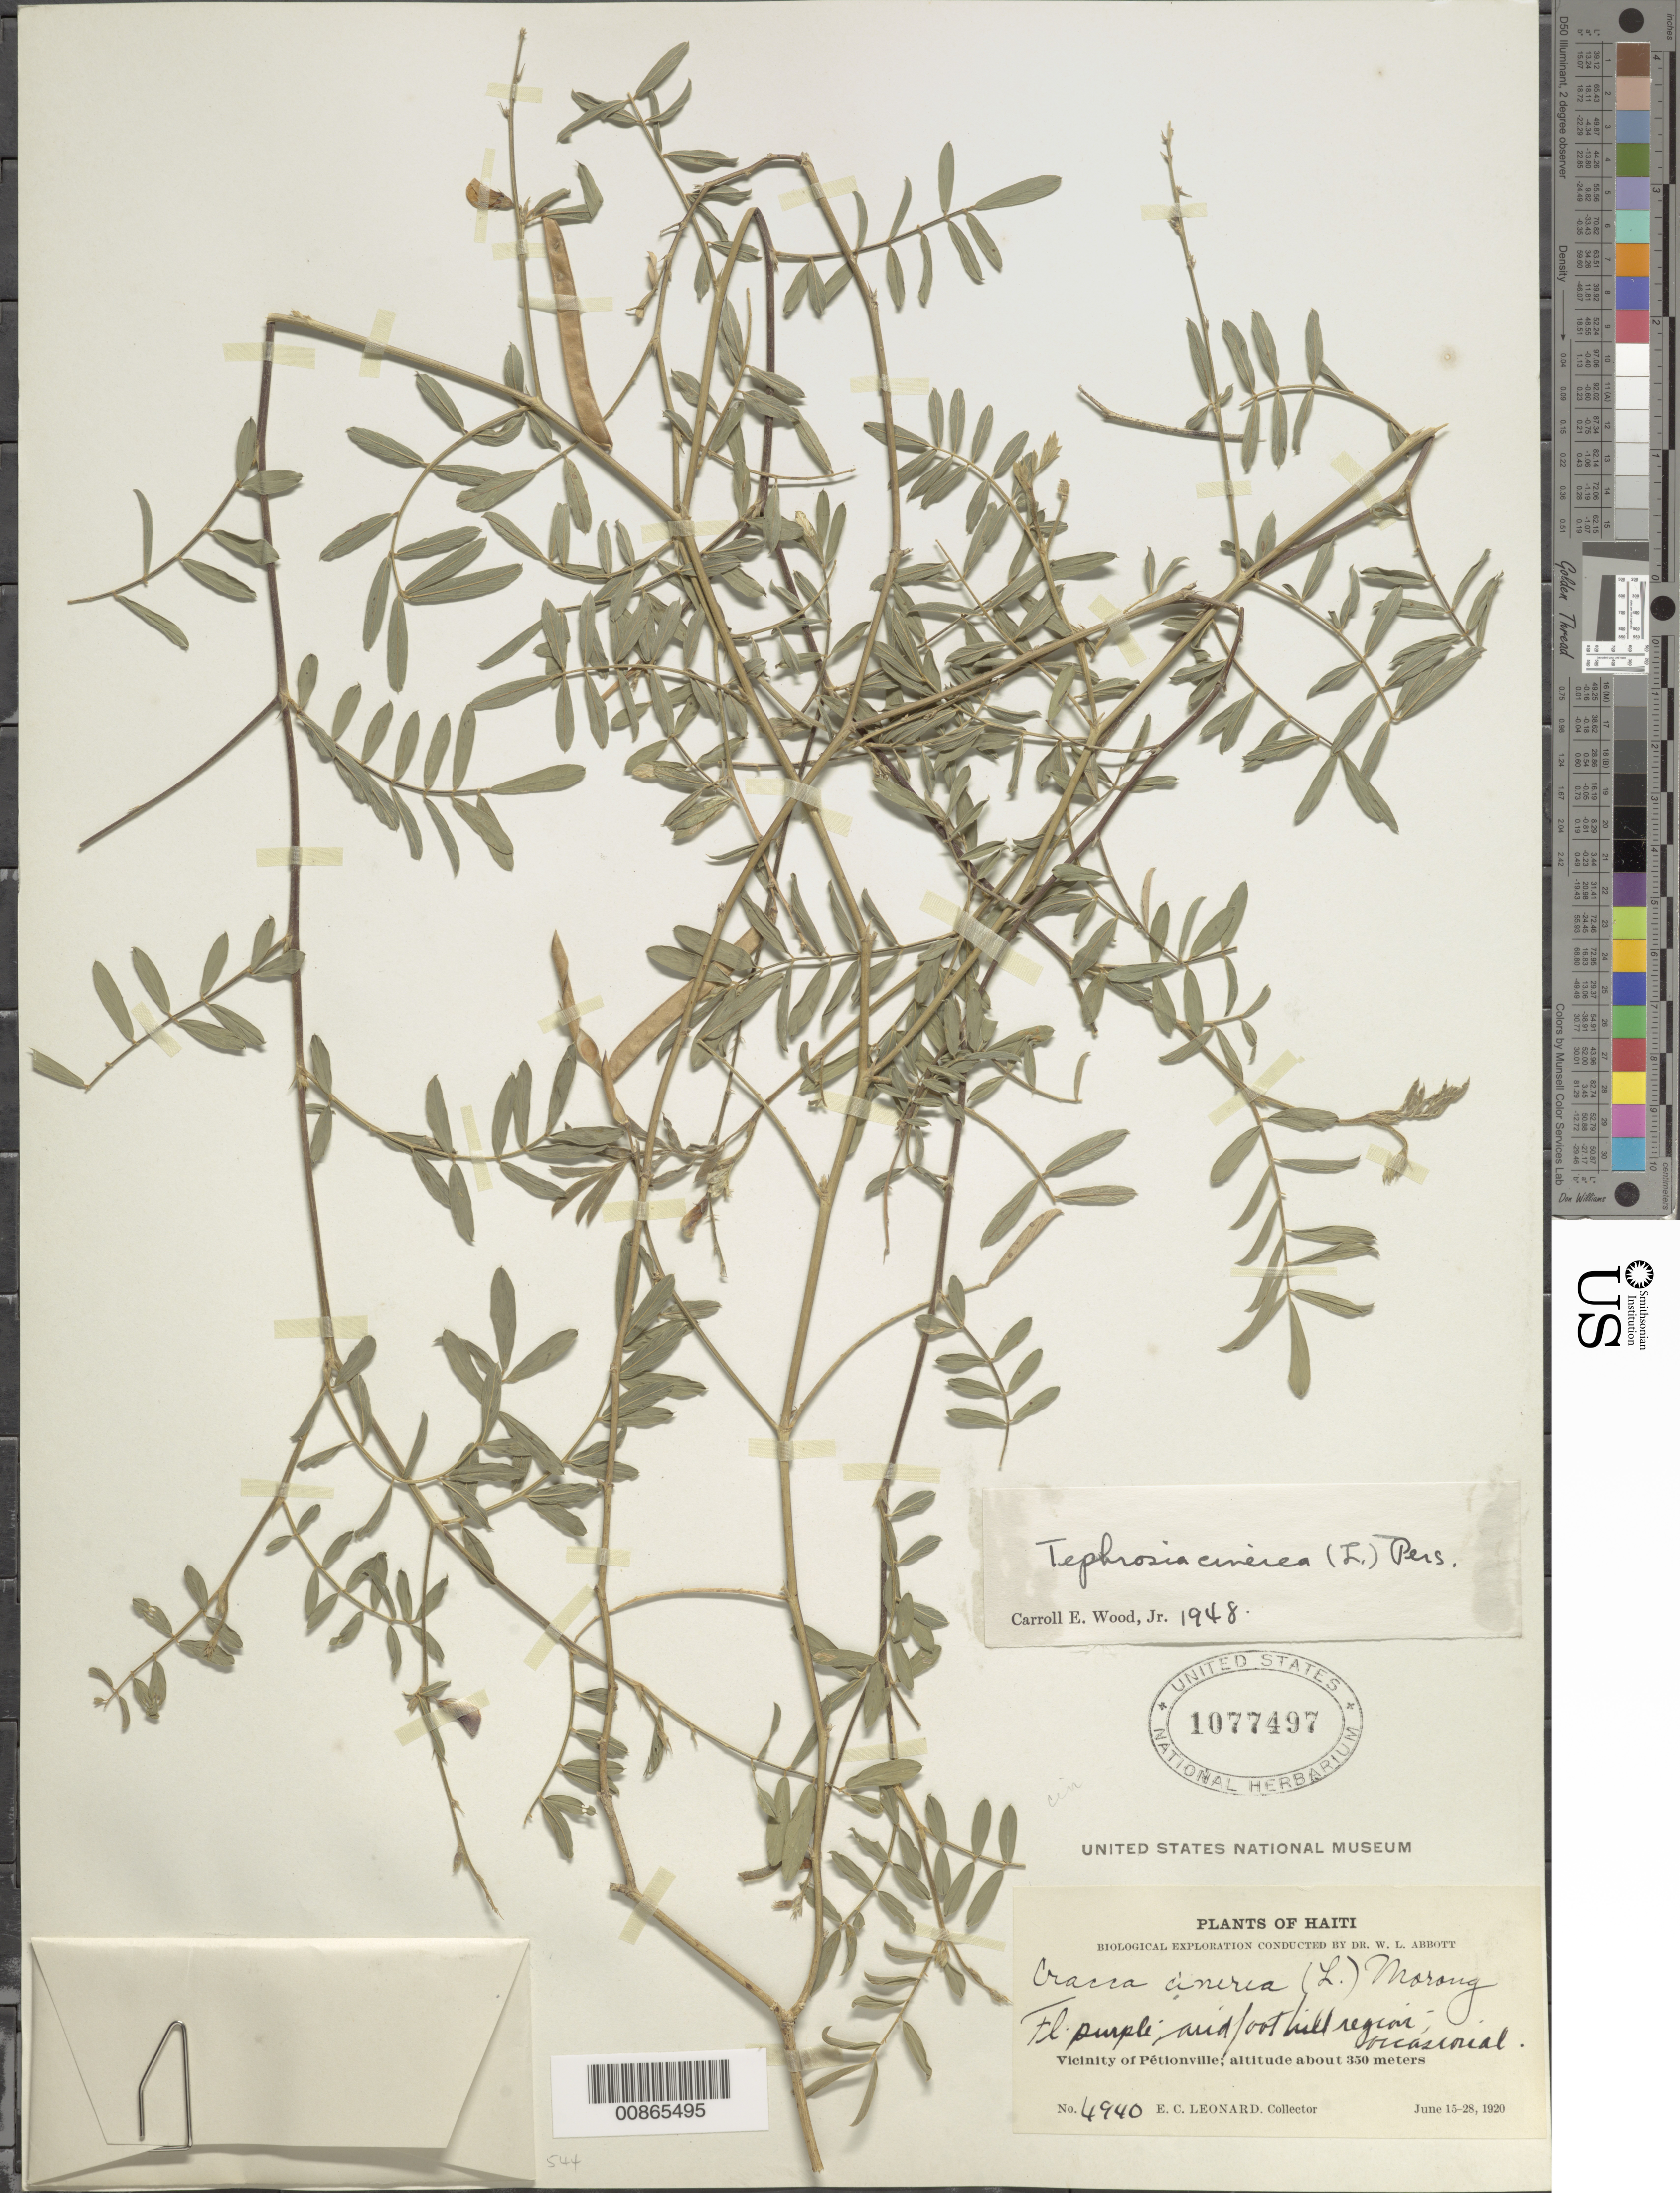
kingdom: Plantae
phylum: Tracheophyta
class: Magnoliopsida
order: Fabales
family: Fabaceae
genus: Tephrosia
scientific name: Tephrosia cinerea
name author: (L.) Pers.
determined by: Wood, C. E., Jr.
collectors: E. C. Leonard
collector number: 4940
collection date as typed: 15 Jun 1920 to 28 Jun 1920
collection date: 1920-06-15/1920-06-28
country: Haiti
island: Hispaniola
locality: Vicinity of Pétionville.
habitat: Arid foothill region.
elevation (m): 350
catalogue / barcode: US 1077497